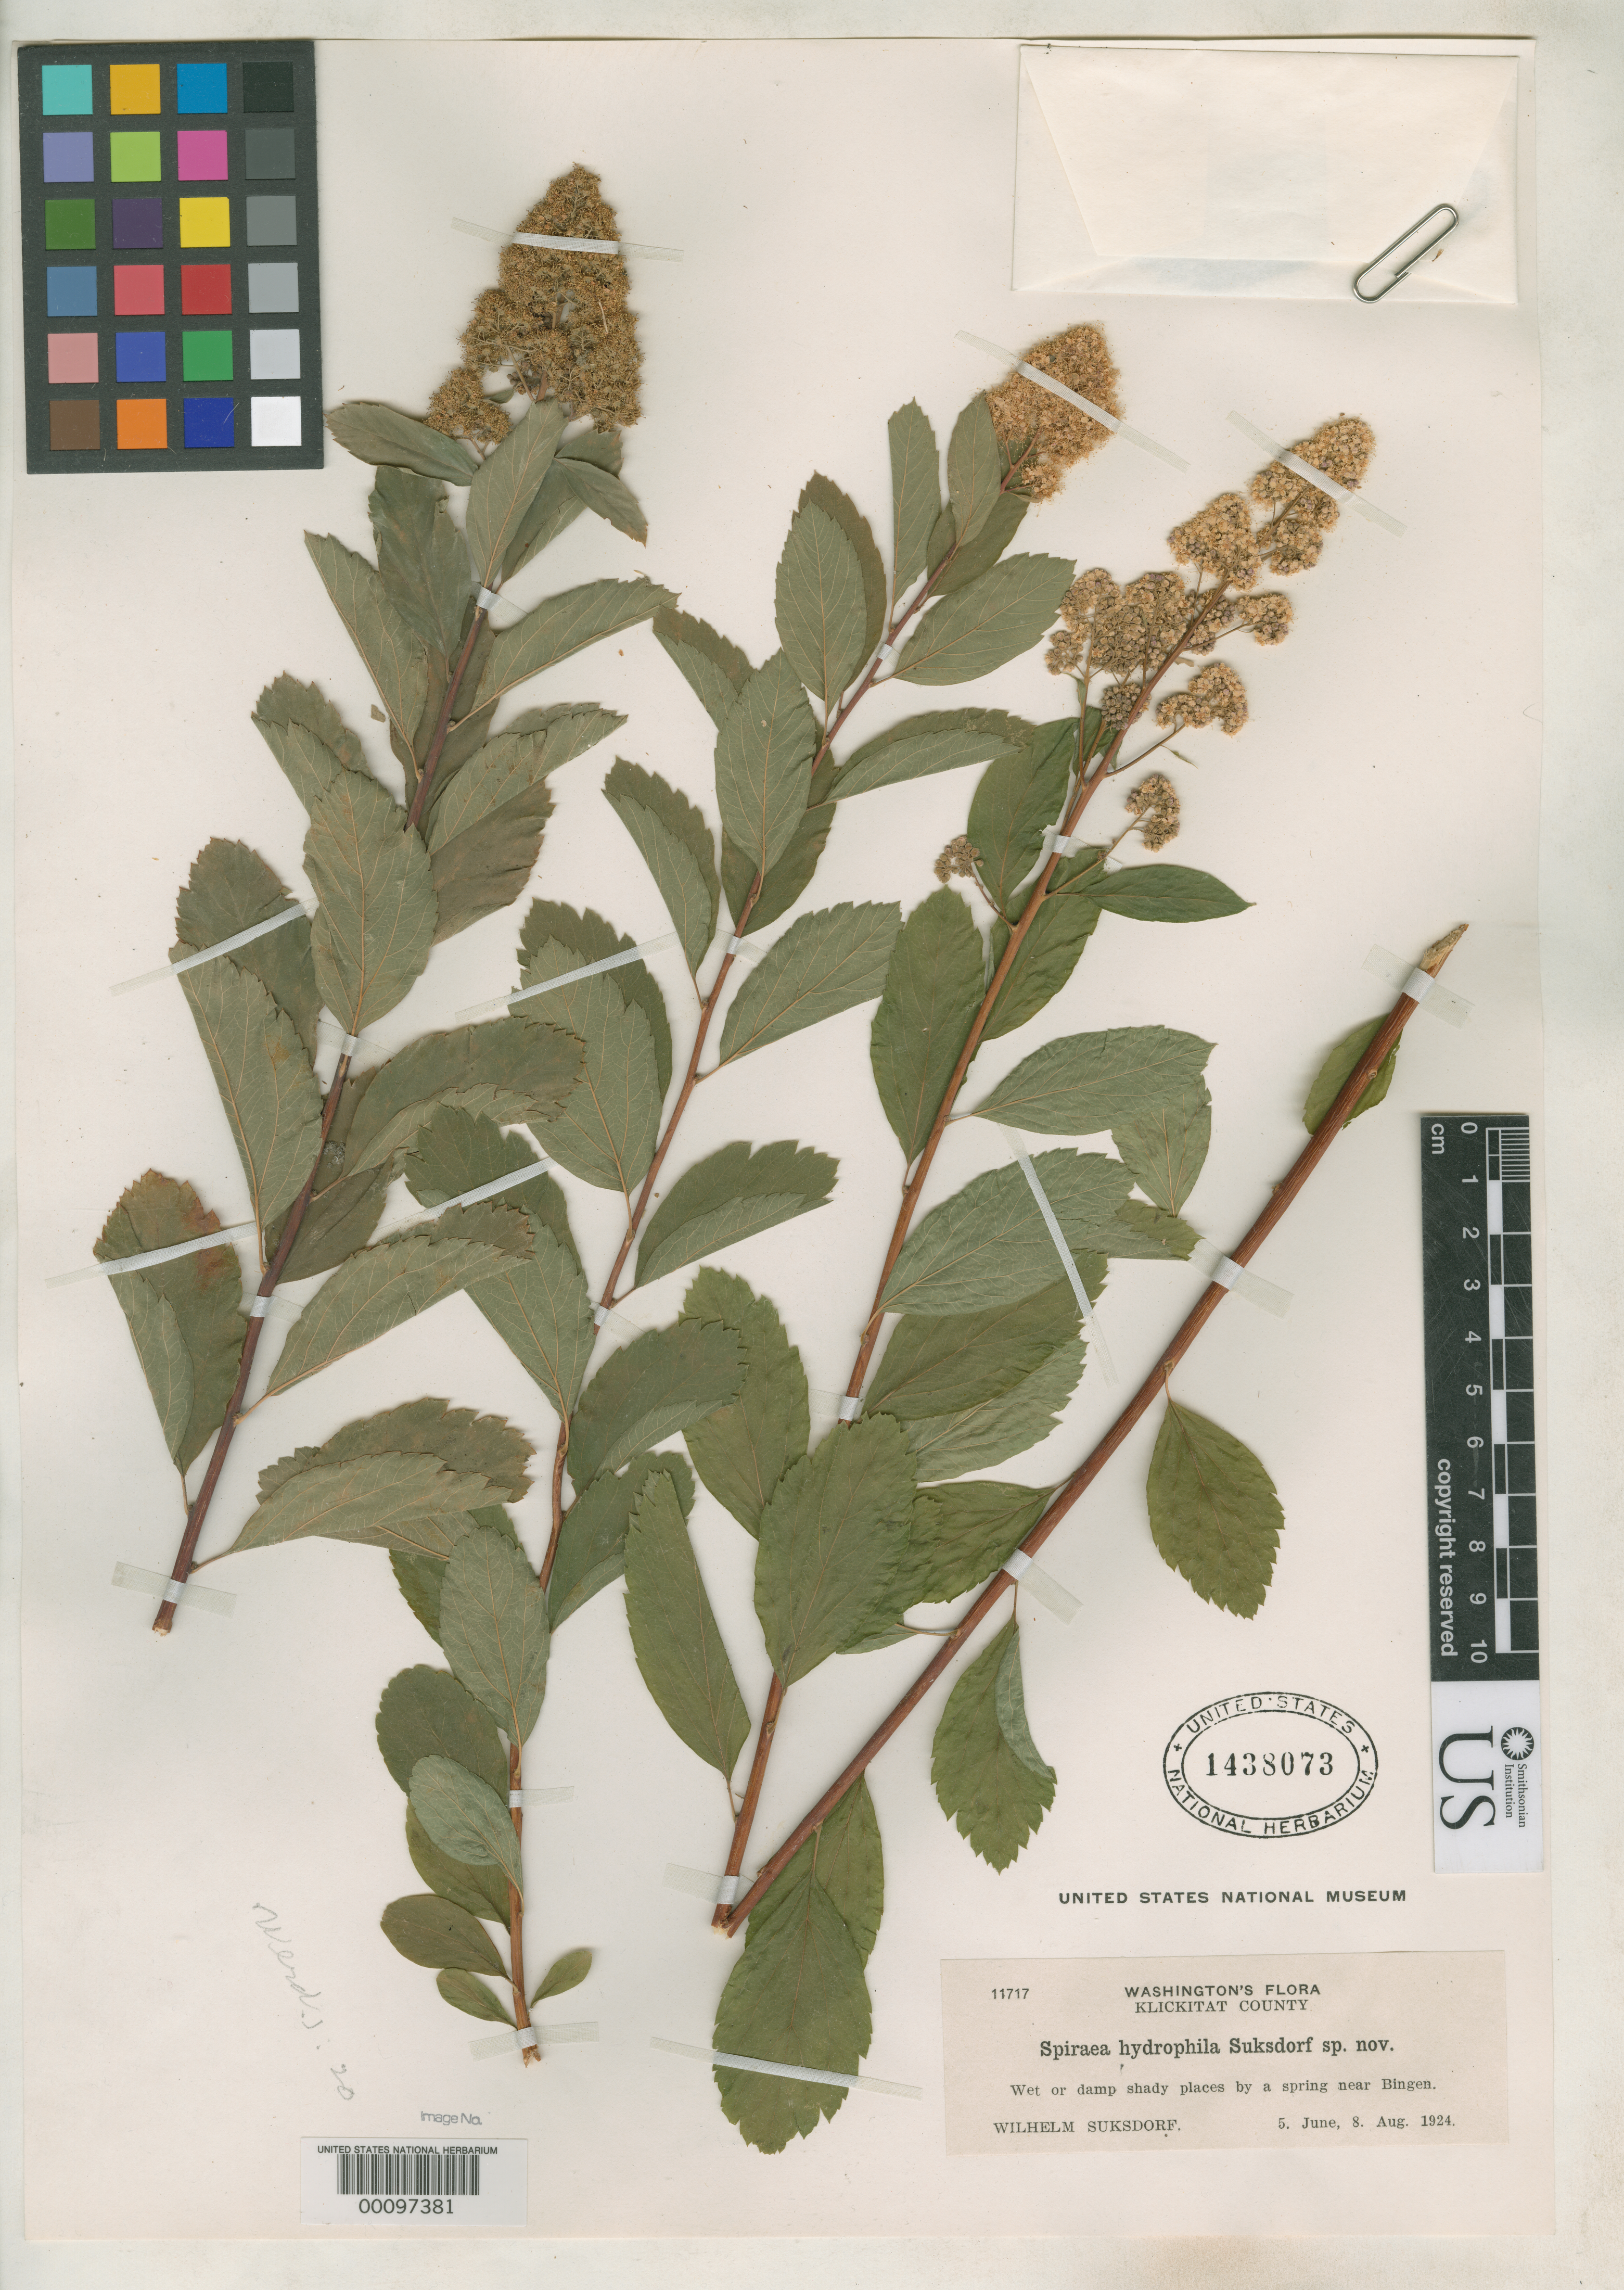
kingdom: Plantae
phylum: Tracheophyta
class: Magnoliopsida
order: Rosales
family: Rosaceae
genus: Spiraea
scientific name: Spiraea hydrophila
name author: Suksd.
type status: Isotype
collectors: W. N. Suksdorf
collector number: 11717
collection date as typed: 05 Jun 1924 to 06 Aug 1924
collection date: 1924-06-05/1924-08-06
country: United States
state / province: Washington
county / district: Klickitat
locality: Near Bingen.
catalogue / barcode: US 1438073